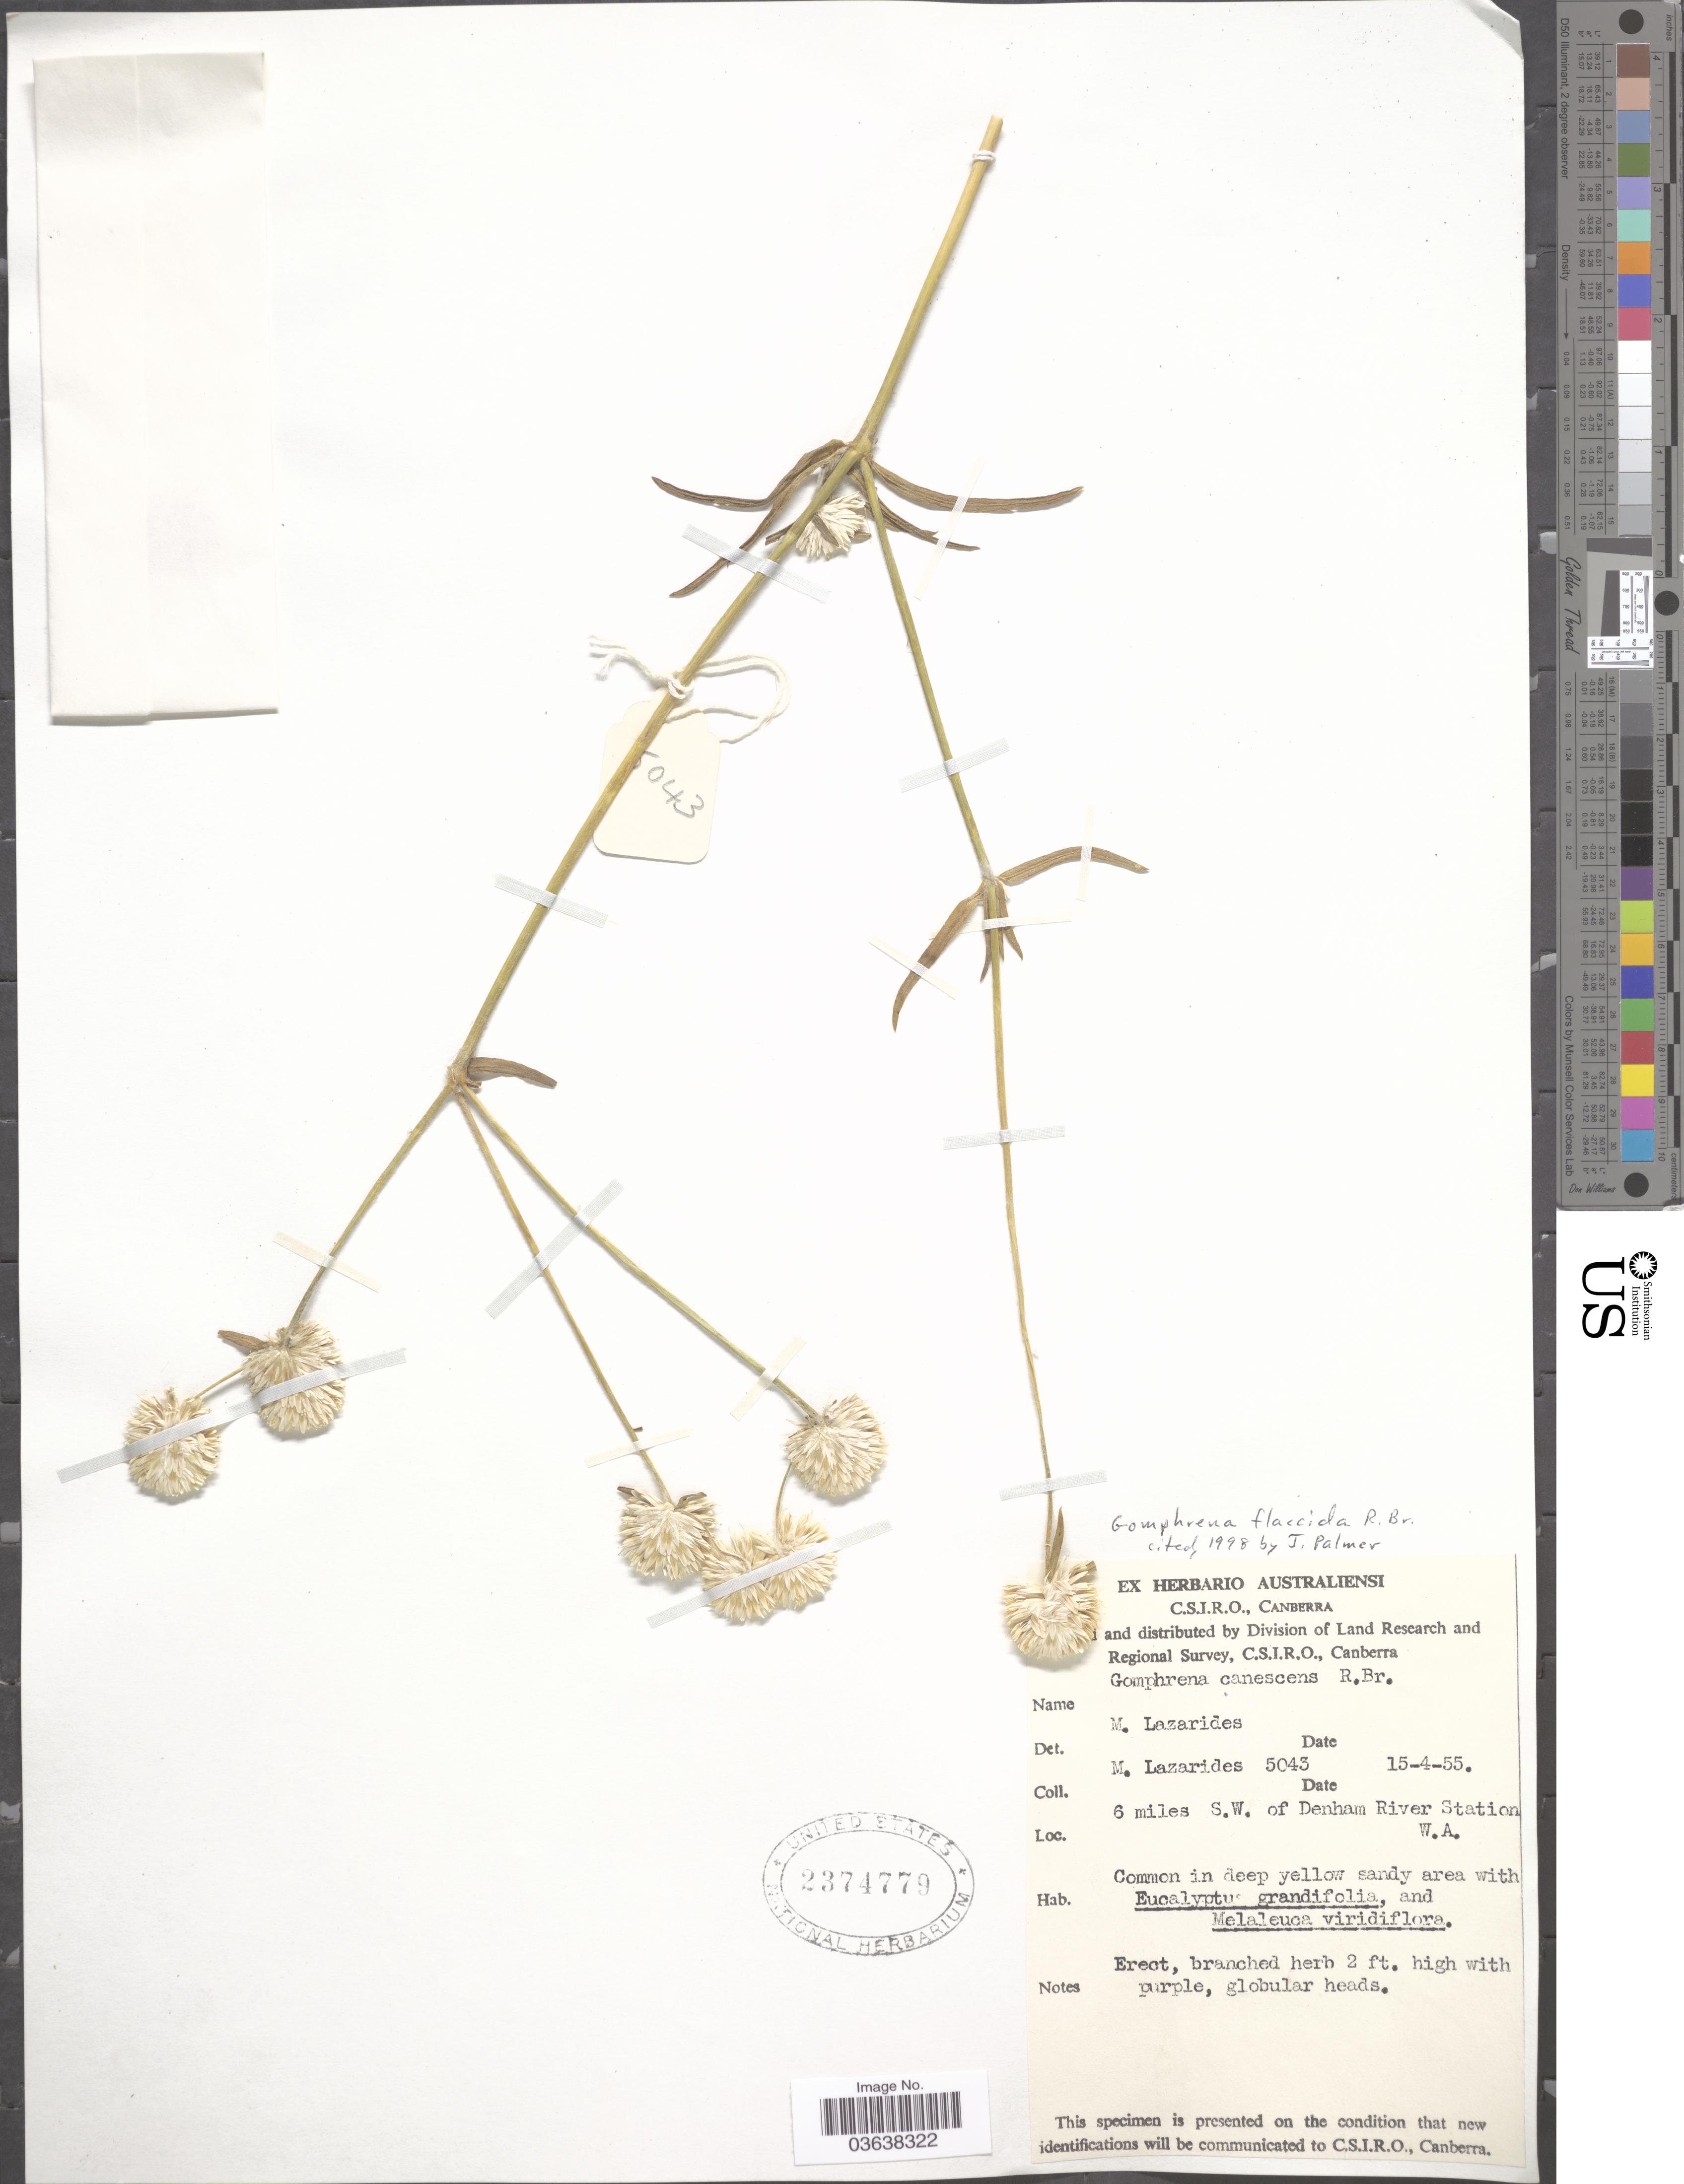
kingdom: Plantae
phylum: Tracheophyta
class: Magnoliopsida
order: Caryophyllales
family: Amaranthaceae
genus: Gomphrena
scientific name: Gomphrena flaccida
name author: R. Br.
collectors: M. Lazarides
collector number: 5043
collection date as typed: Transcribed d/m/y: 15/4/55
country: Australia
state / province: Western Australia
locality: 6 miles S. W. of Denham River Station.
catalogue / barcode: US 2374779